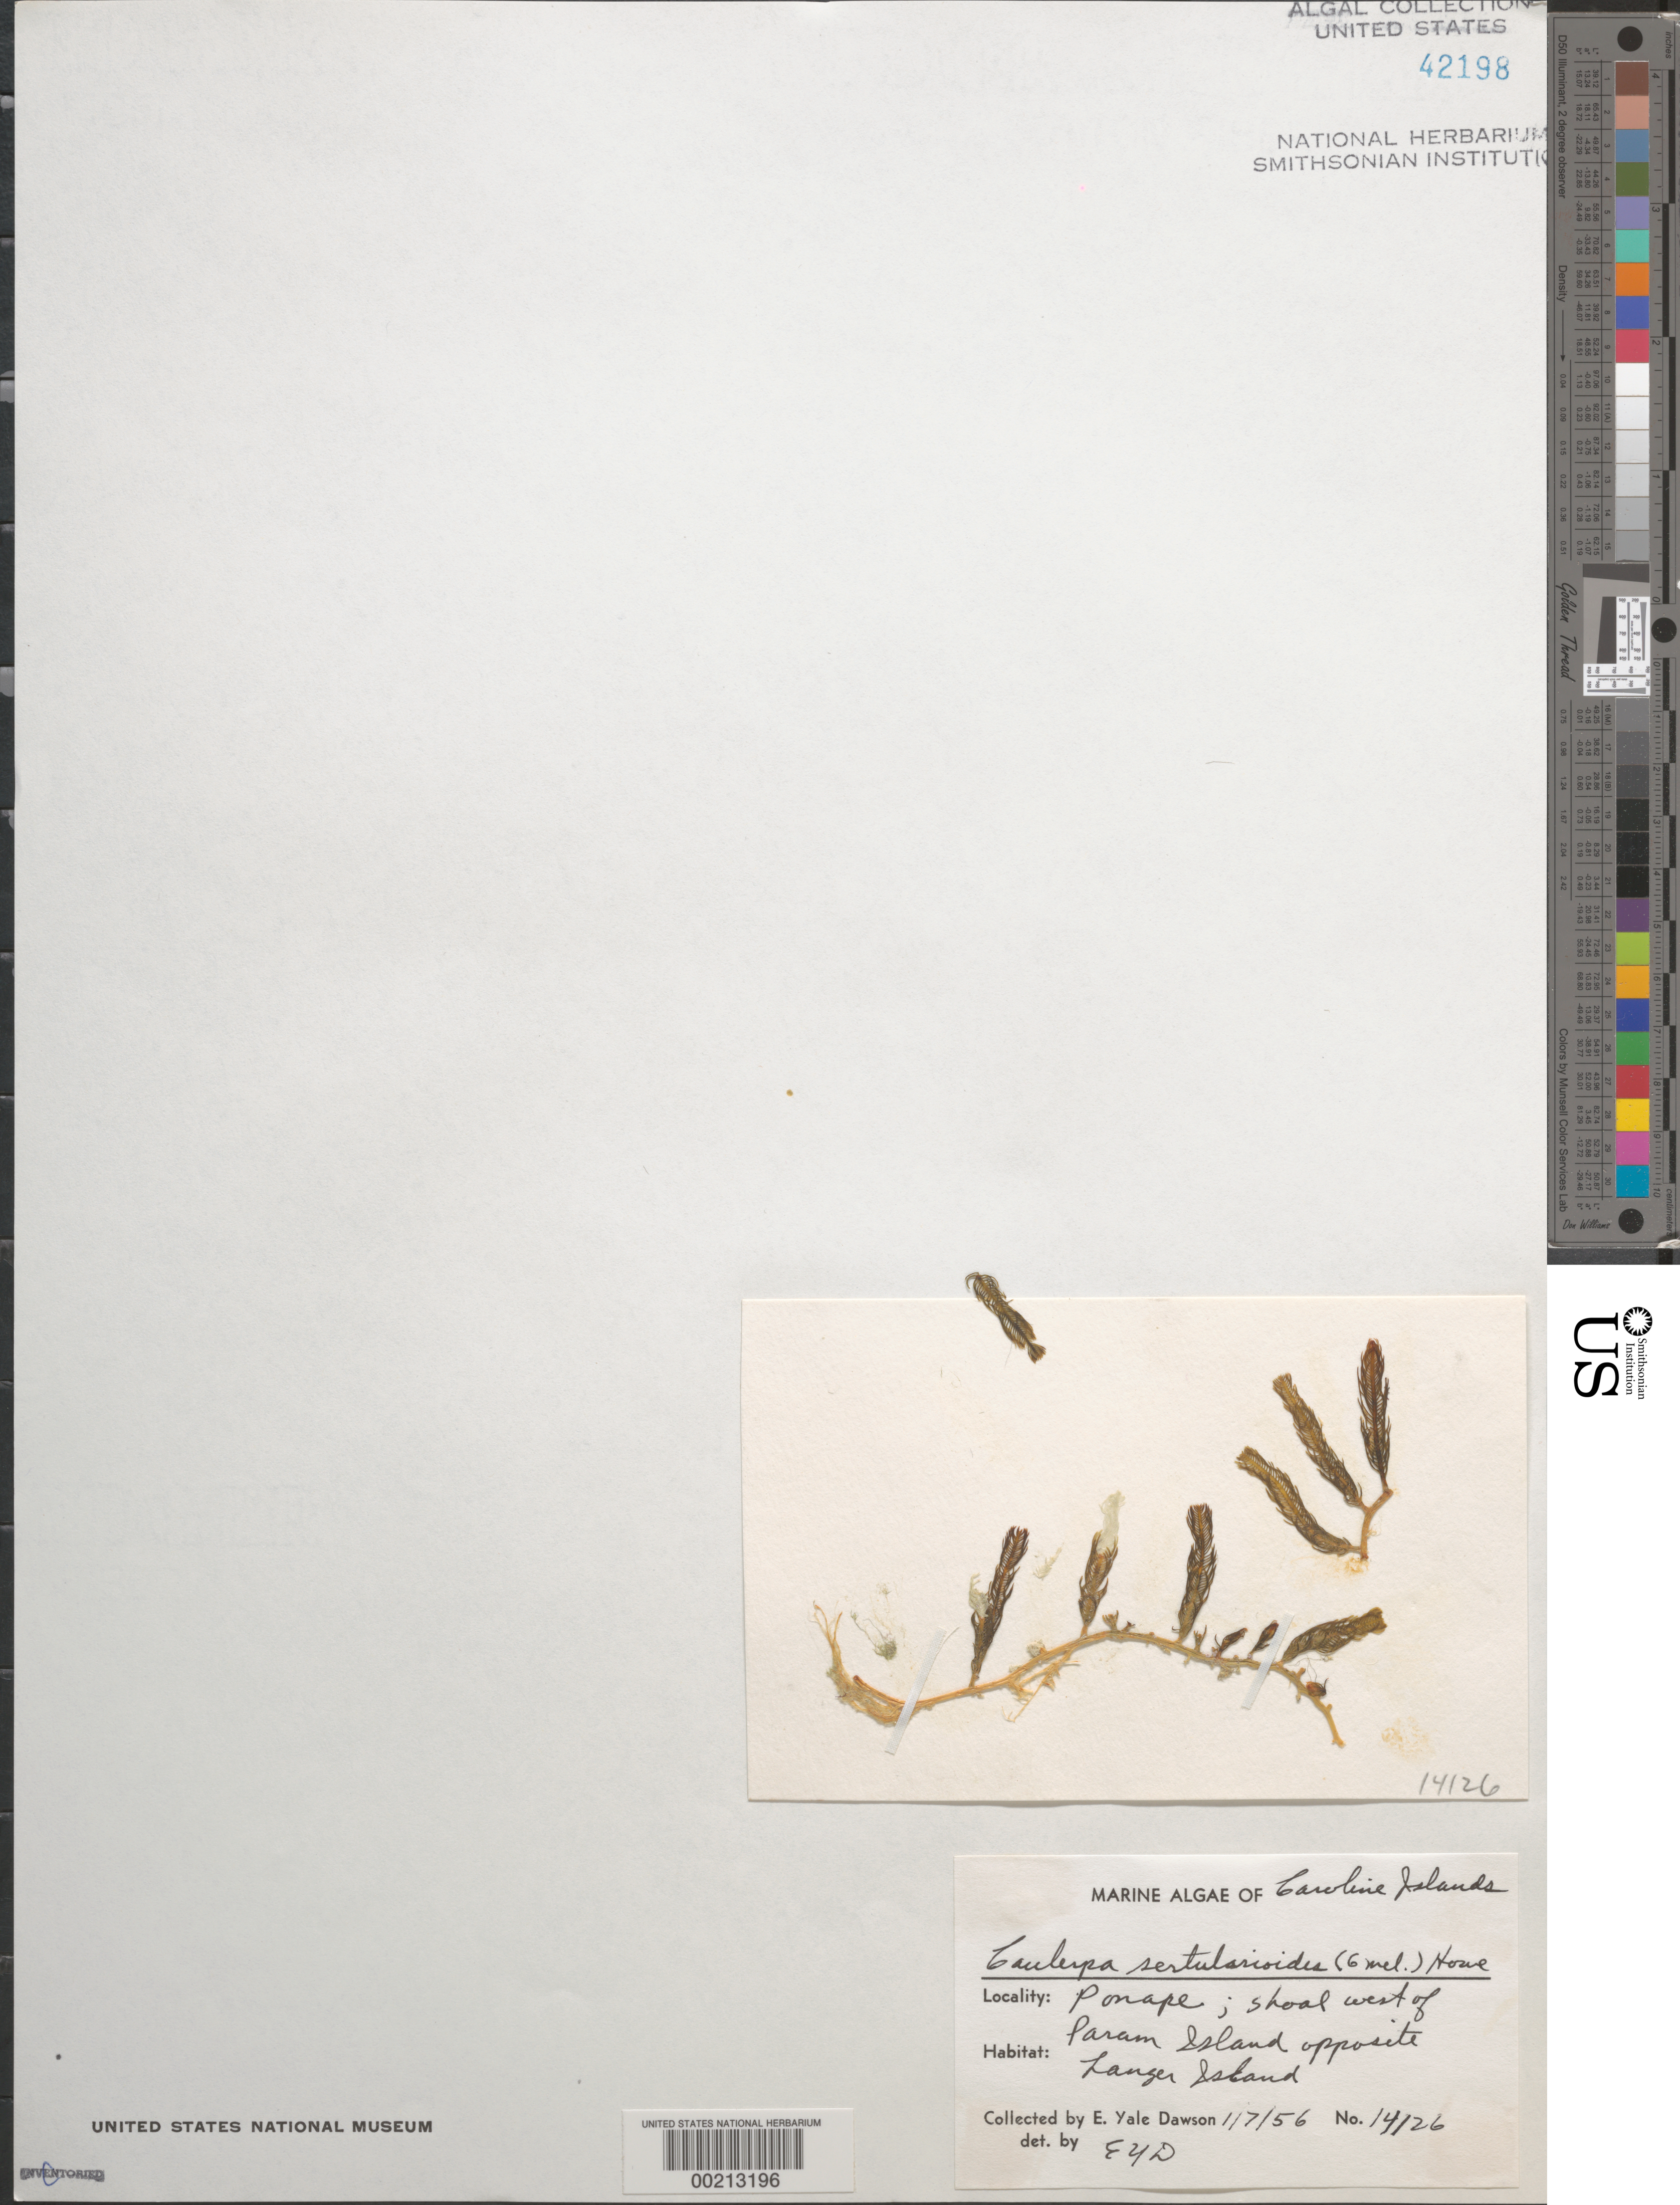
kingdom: Plantae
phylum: Chlorophyta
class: Ulvophyceae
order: Bryopsidales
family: Caulerpaceae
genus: Caulerpa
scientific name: Caulerpa sertularioides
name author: (S.G. Gmel.) M. Howe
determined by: Dawson, E. Y.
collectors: E. Y. Dawson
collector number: EYD 14126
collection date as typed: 07 Jan 1956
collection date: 1956-01-07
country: Micronesia, Federated States of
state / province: Pohnpei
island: Pohnpei [Ponape] Islands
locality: Shoal west of Param Island, opposite Langer Island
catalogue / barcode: US 42198